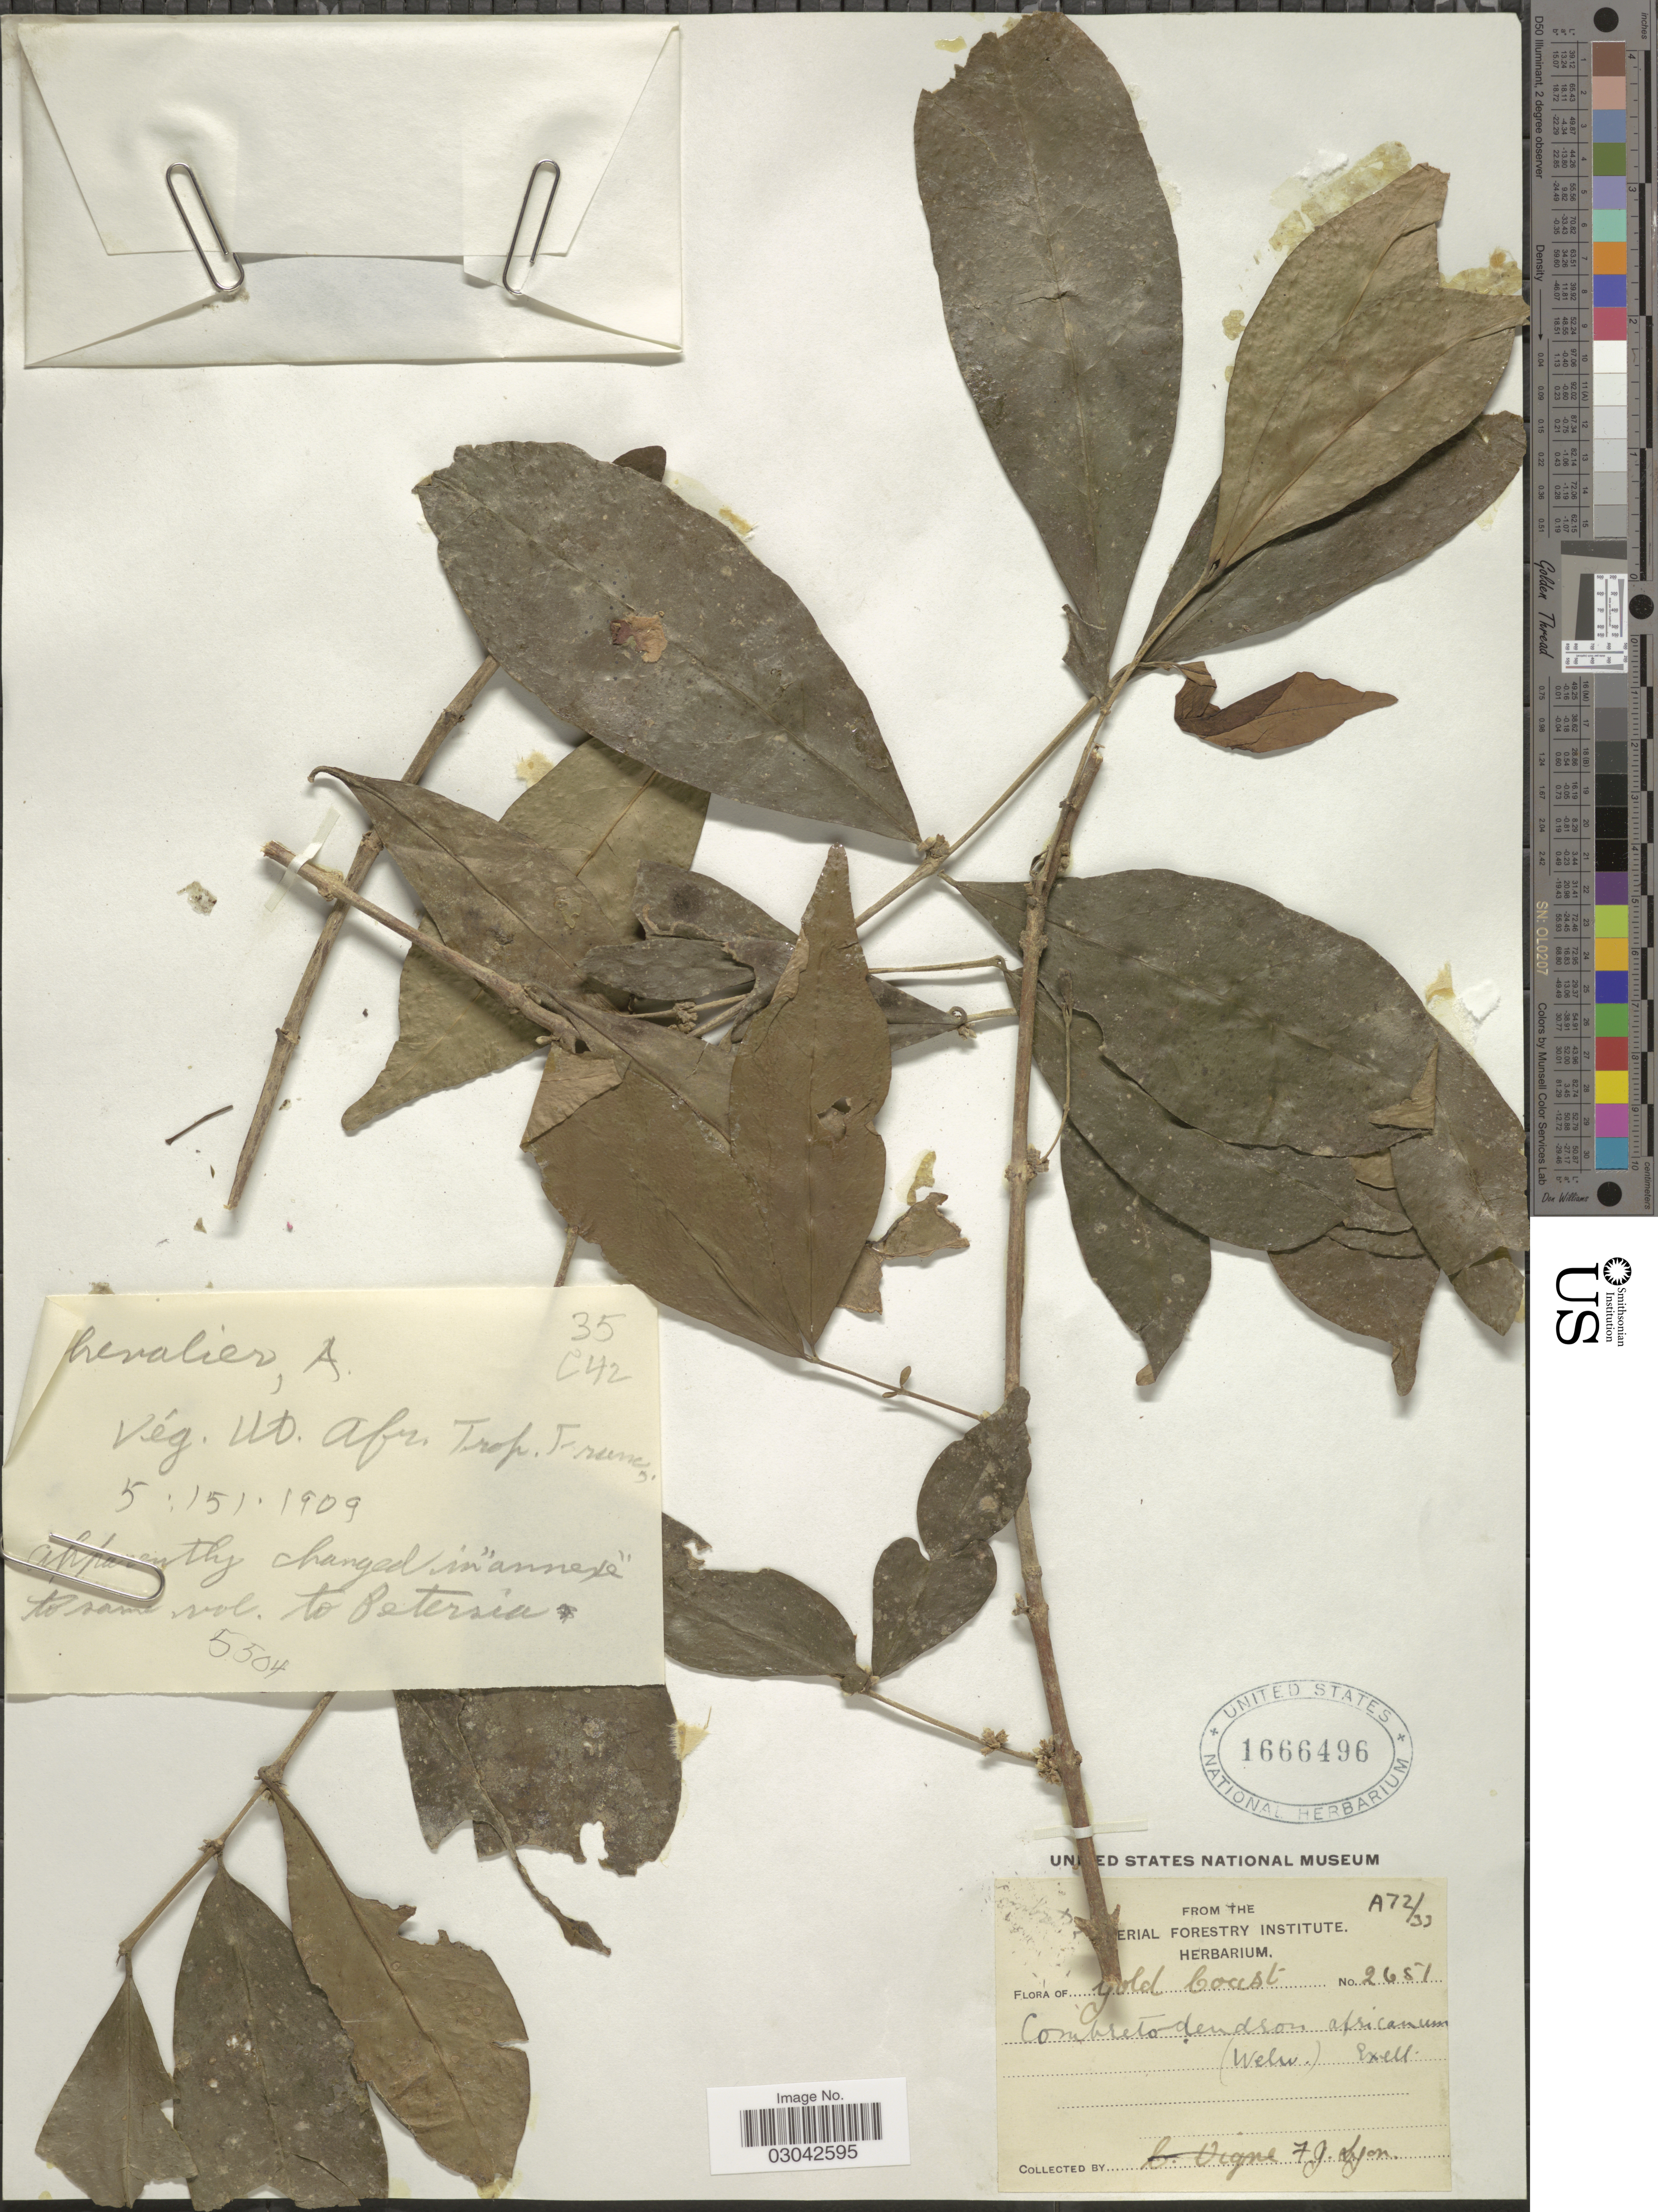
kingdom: Plantae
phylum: Tracheophyta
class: Magnoliopsida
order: Ericales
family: Lecythidaceae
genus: Combretodendron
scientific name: Combretodendron africanum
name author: (Welw. ex Benth. & Hook. f.) Exell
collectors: F. Lyon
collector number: A72/33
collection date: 1909-05-05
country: Ghana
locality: Gold Coast.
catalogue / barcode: US 1666496